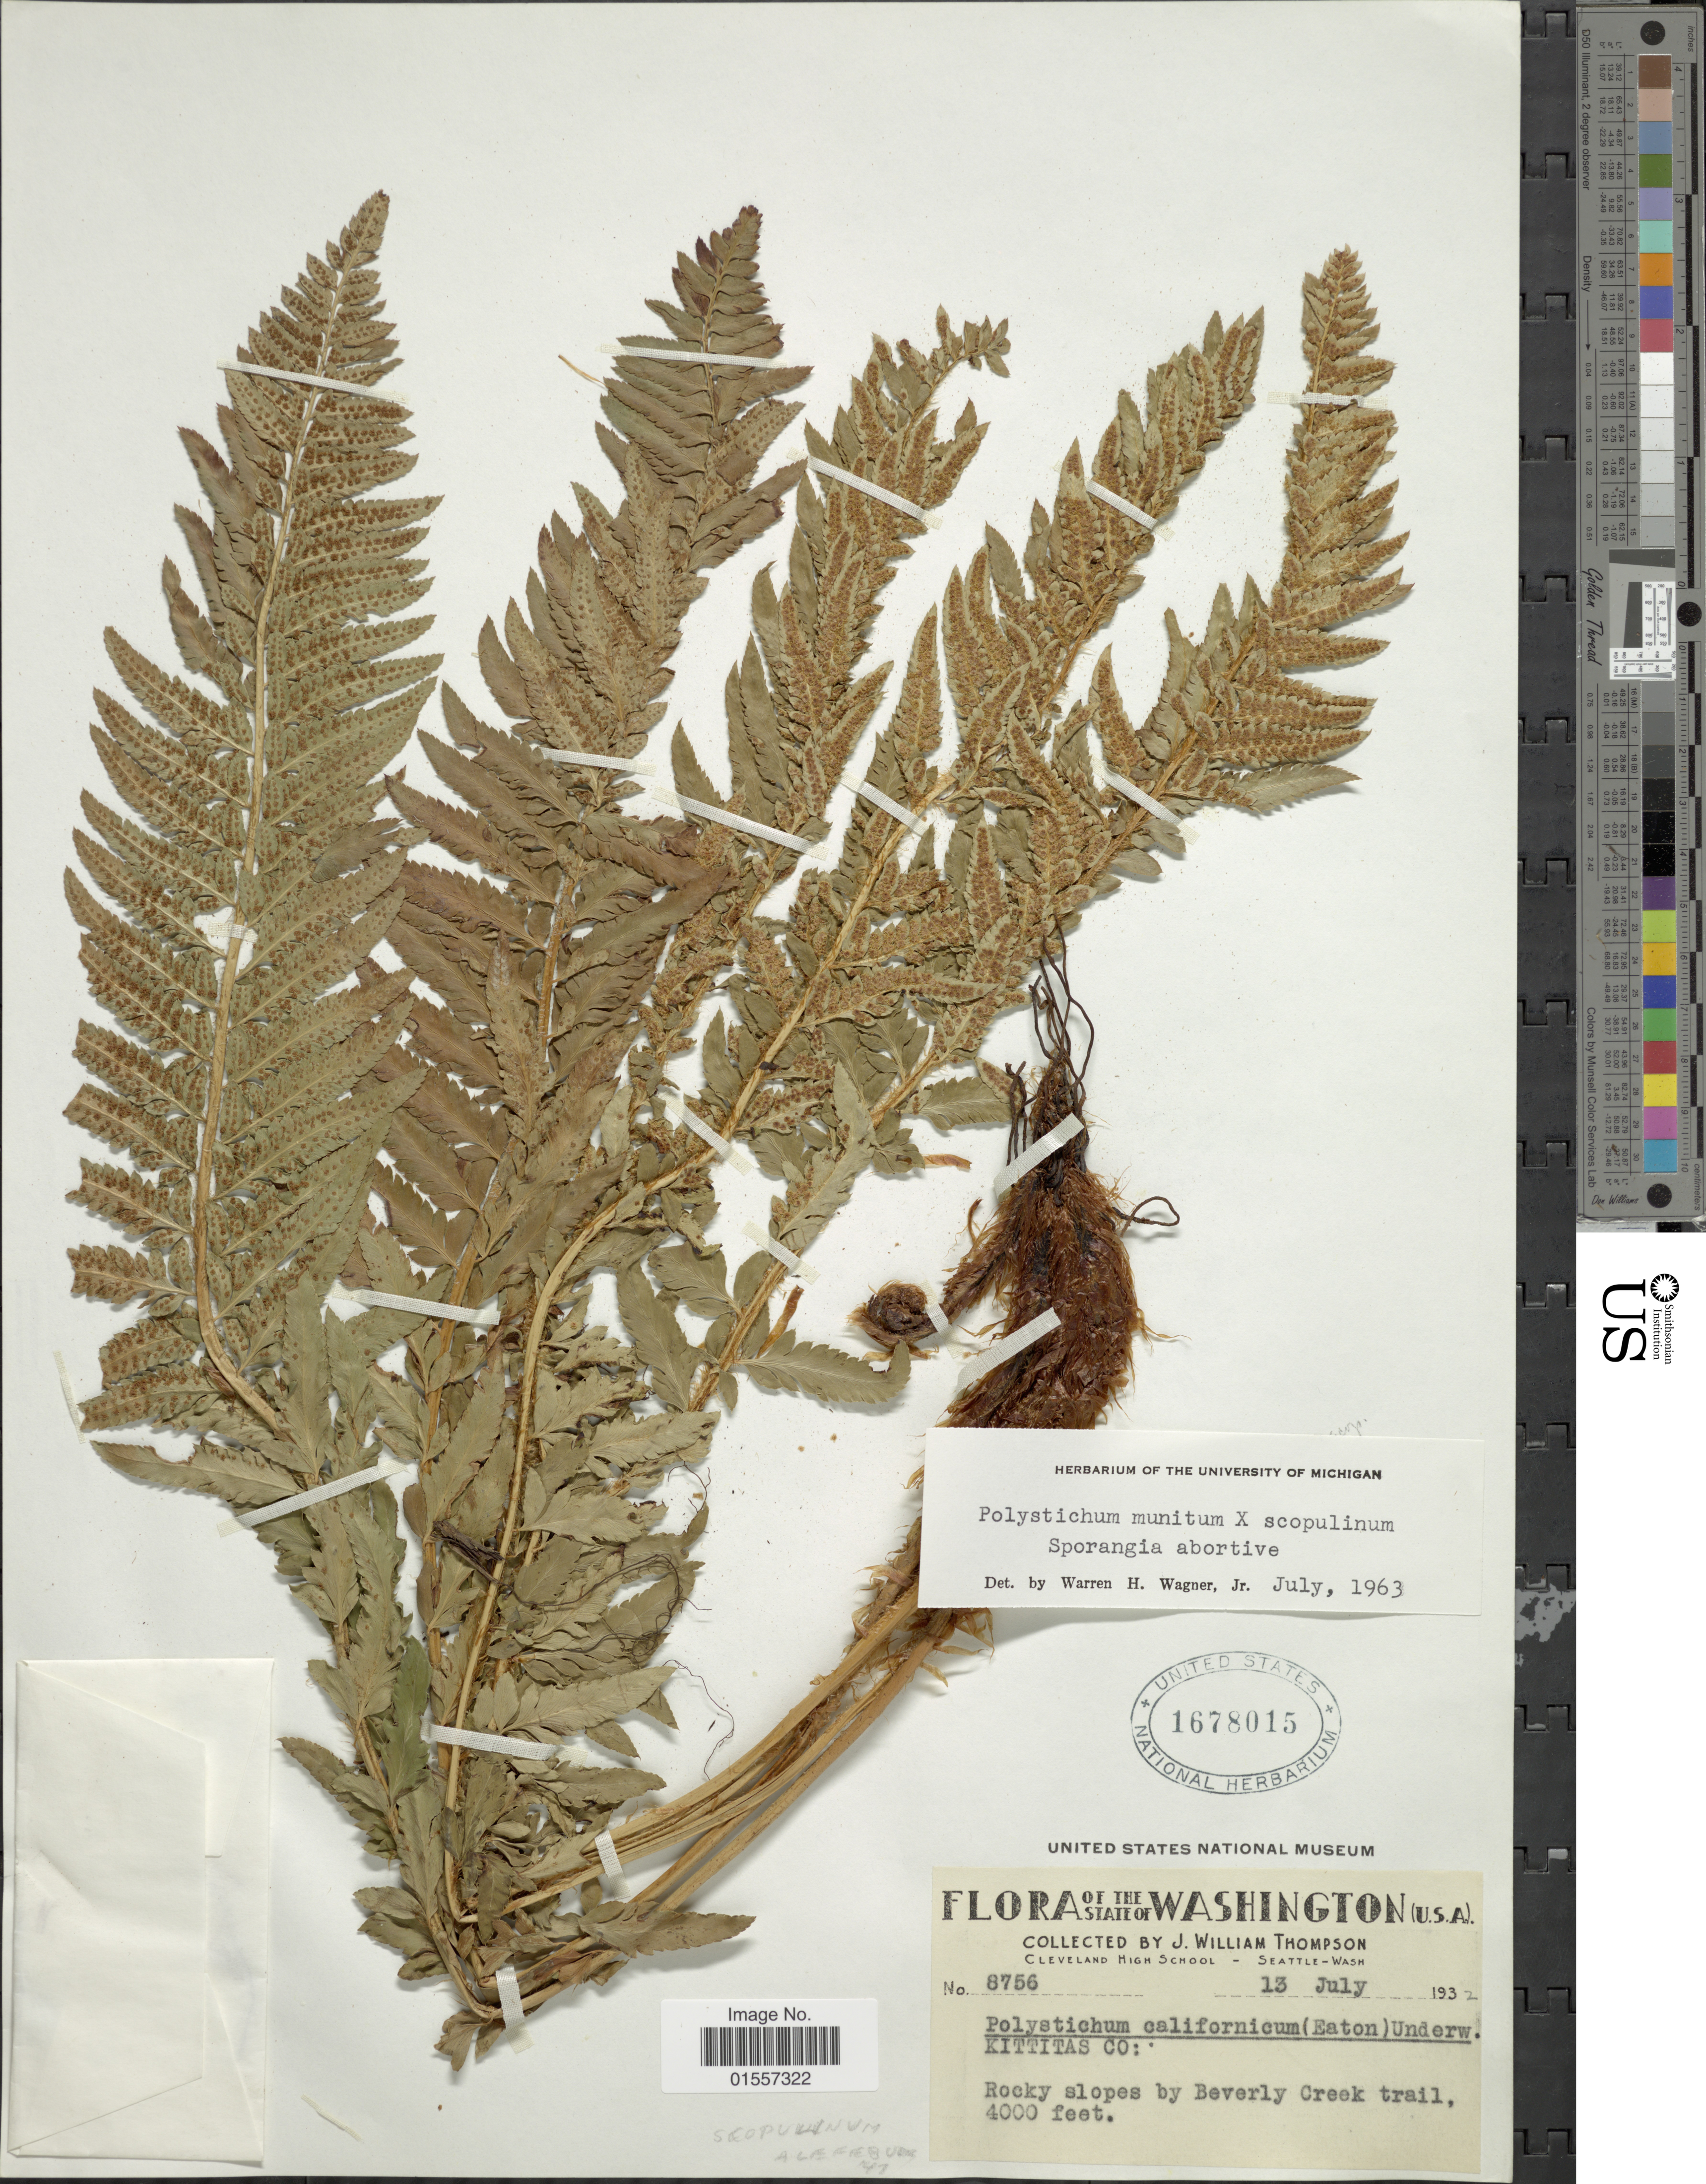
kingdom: Plantae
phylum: Tracheophyta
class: Polypodiopsida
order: Polypodiales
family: Dryopteridaceae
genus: Polystichum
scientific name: Polystichum munitum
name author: (Kaulf.) C. Presl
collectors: J. W. Thompson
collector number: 8756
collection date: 1932-07-13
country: United States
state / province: Washington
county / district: Kittitas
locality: Washington, Kittitas Co: rocky slopes by Beverly Creek trail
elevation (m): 1219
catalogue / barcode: US 1678015